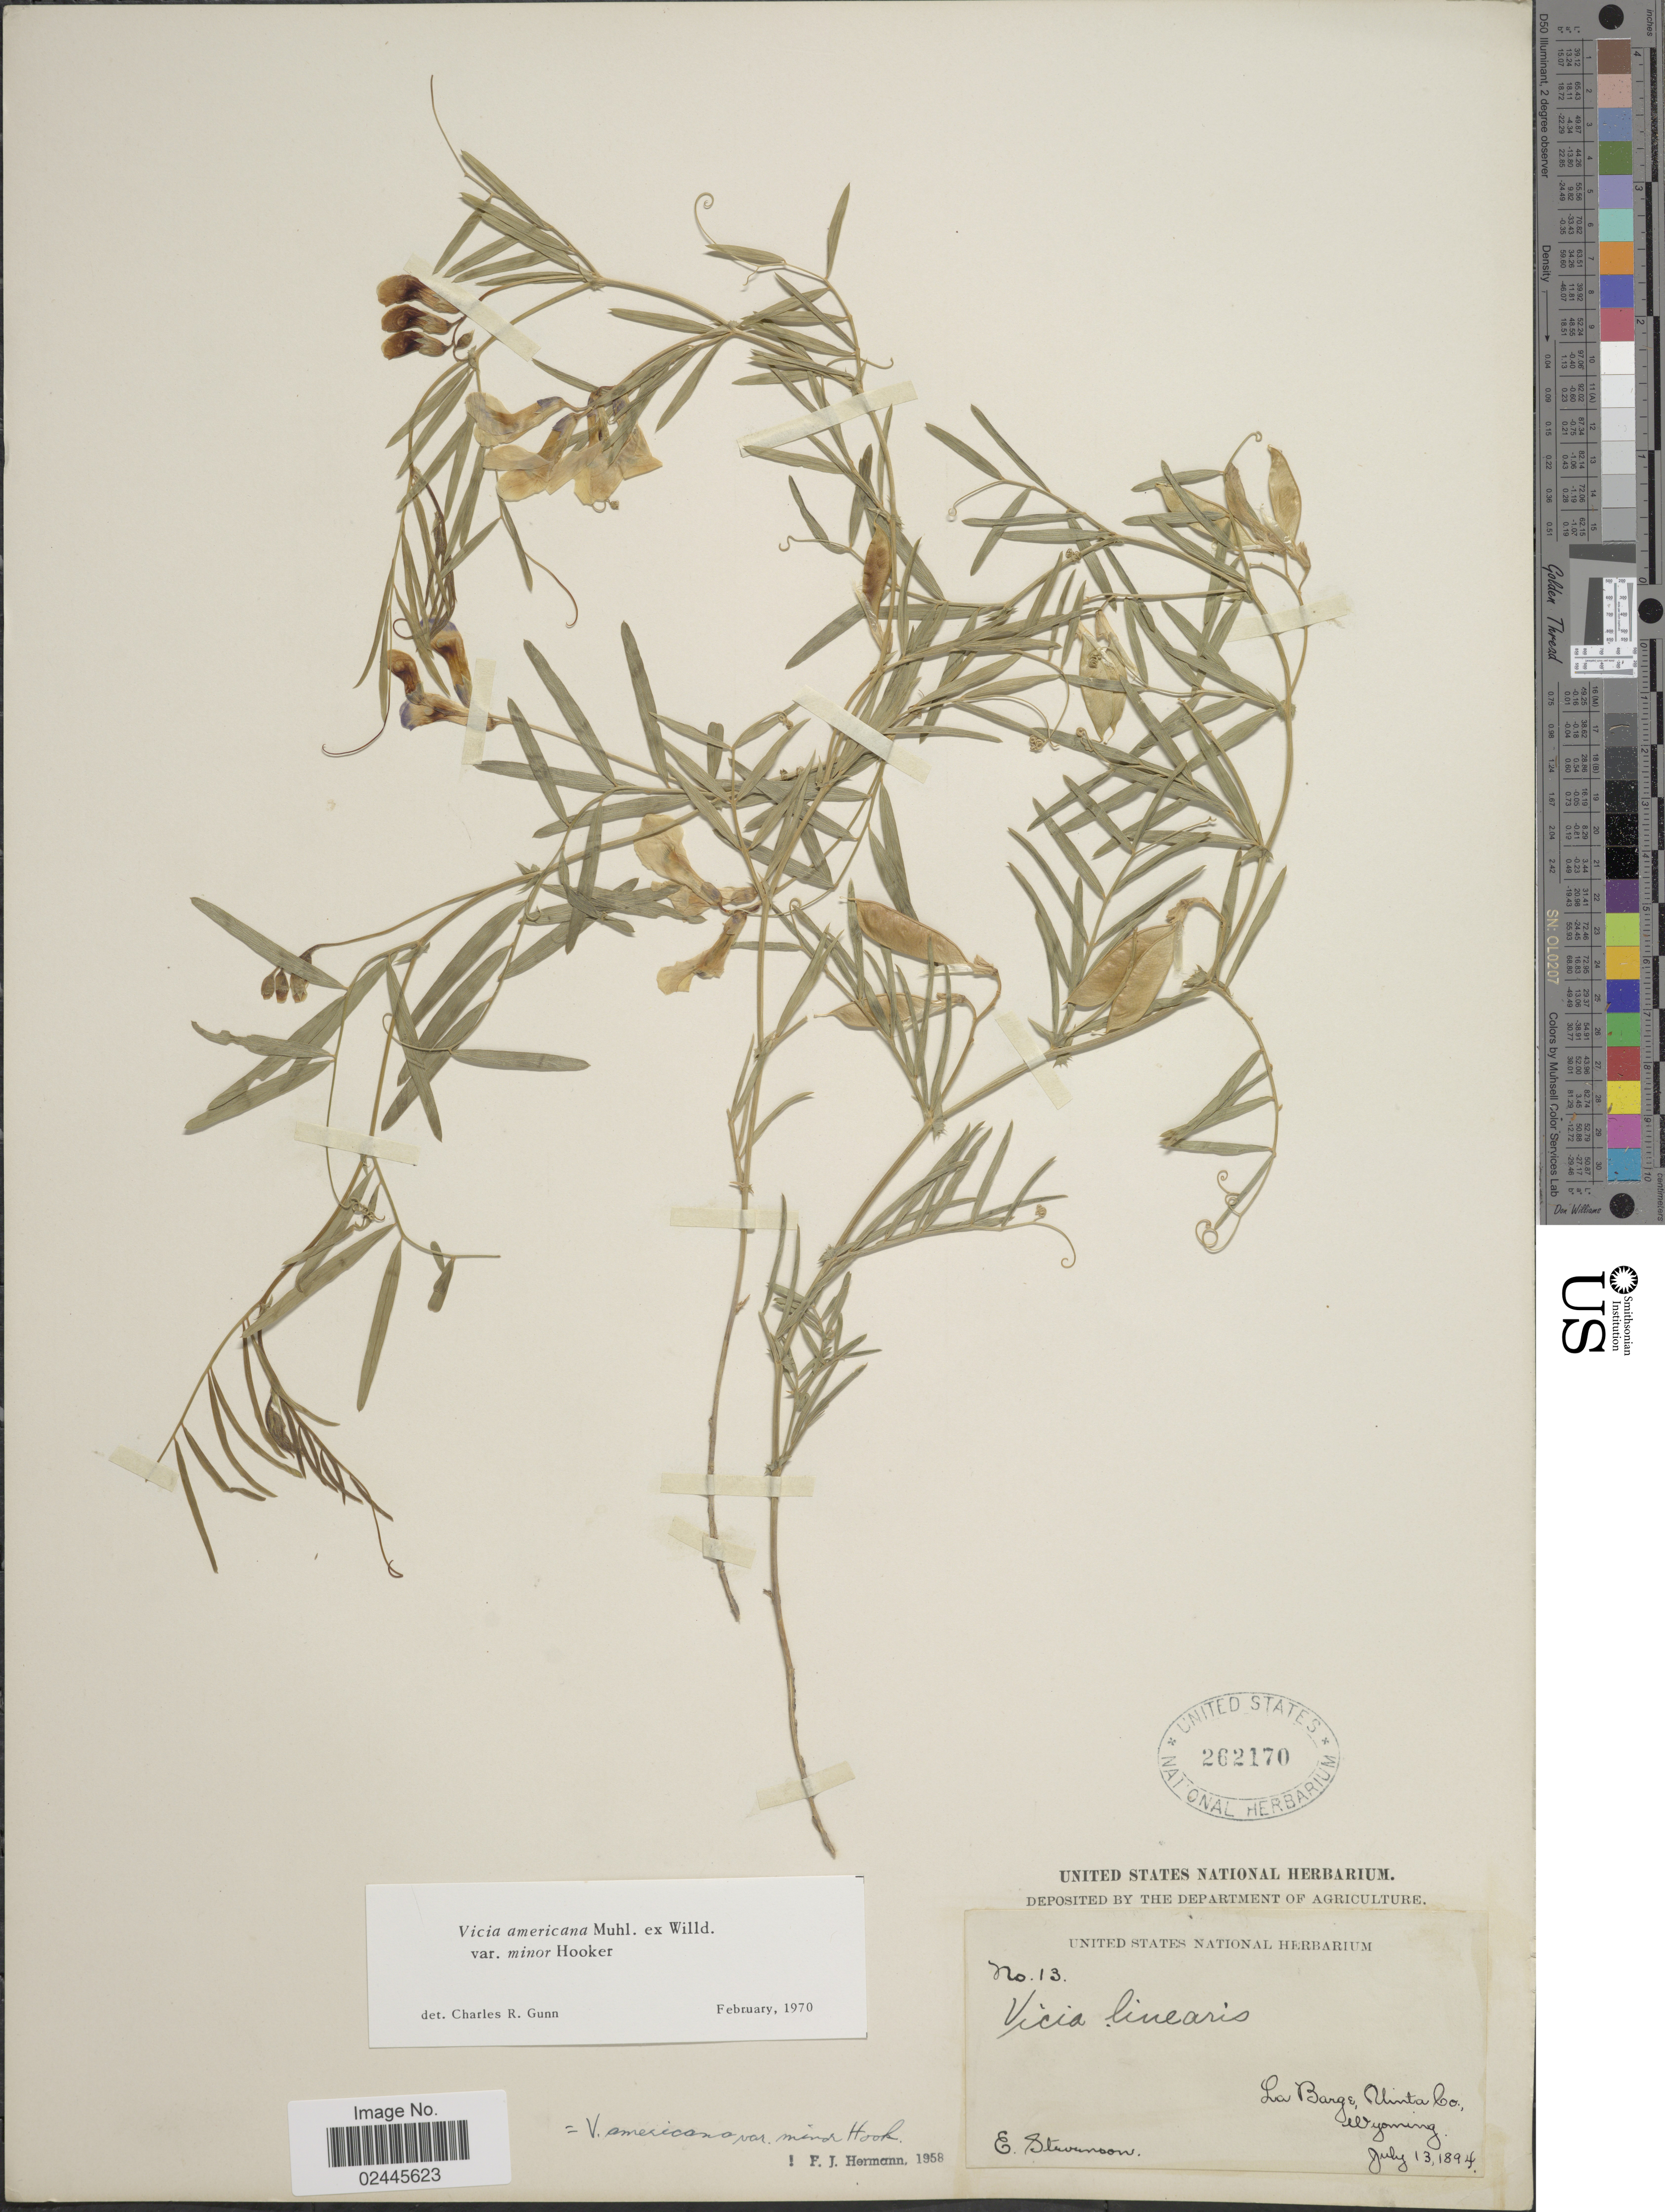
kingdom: Plantae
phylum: Tracheophyta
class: Magnoliopsida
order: Fabales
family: Fabaceae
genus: Vicia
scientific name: Vicia americana var. minor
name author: Hook.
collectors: E. Stevenson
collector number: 13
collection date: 1894-07-13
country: United States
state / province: Wyoming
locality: La Barge, Uinta Co.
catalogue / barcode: US 262170